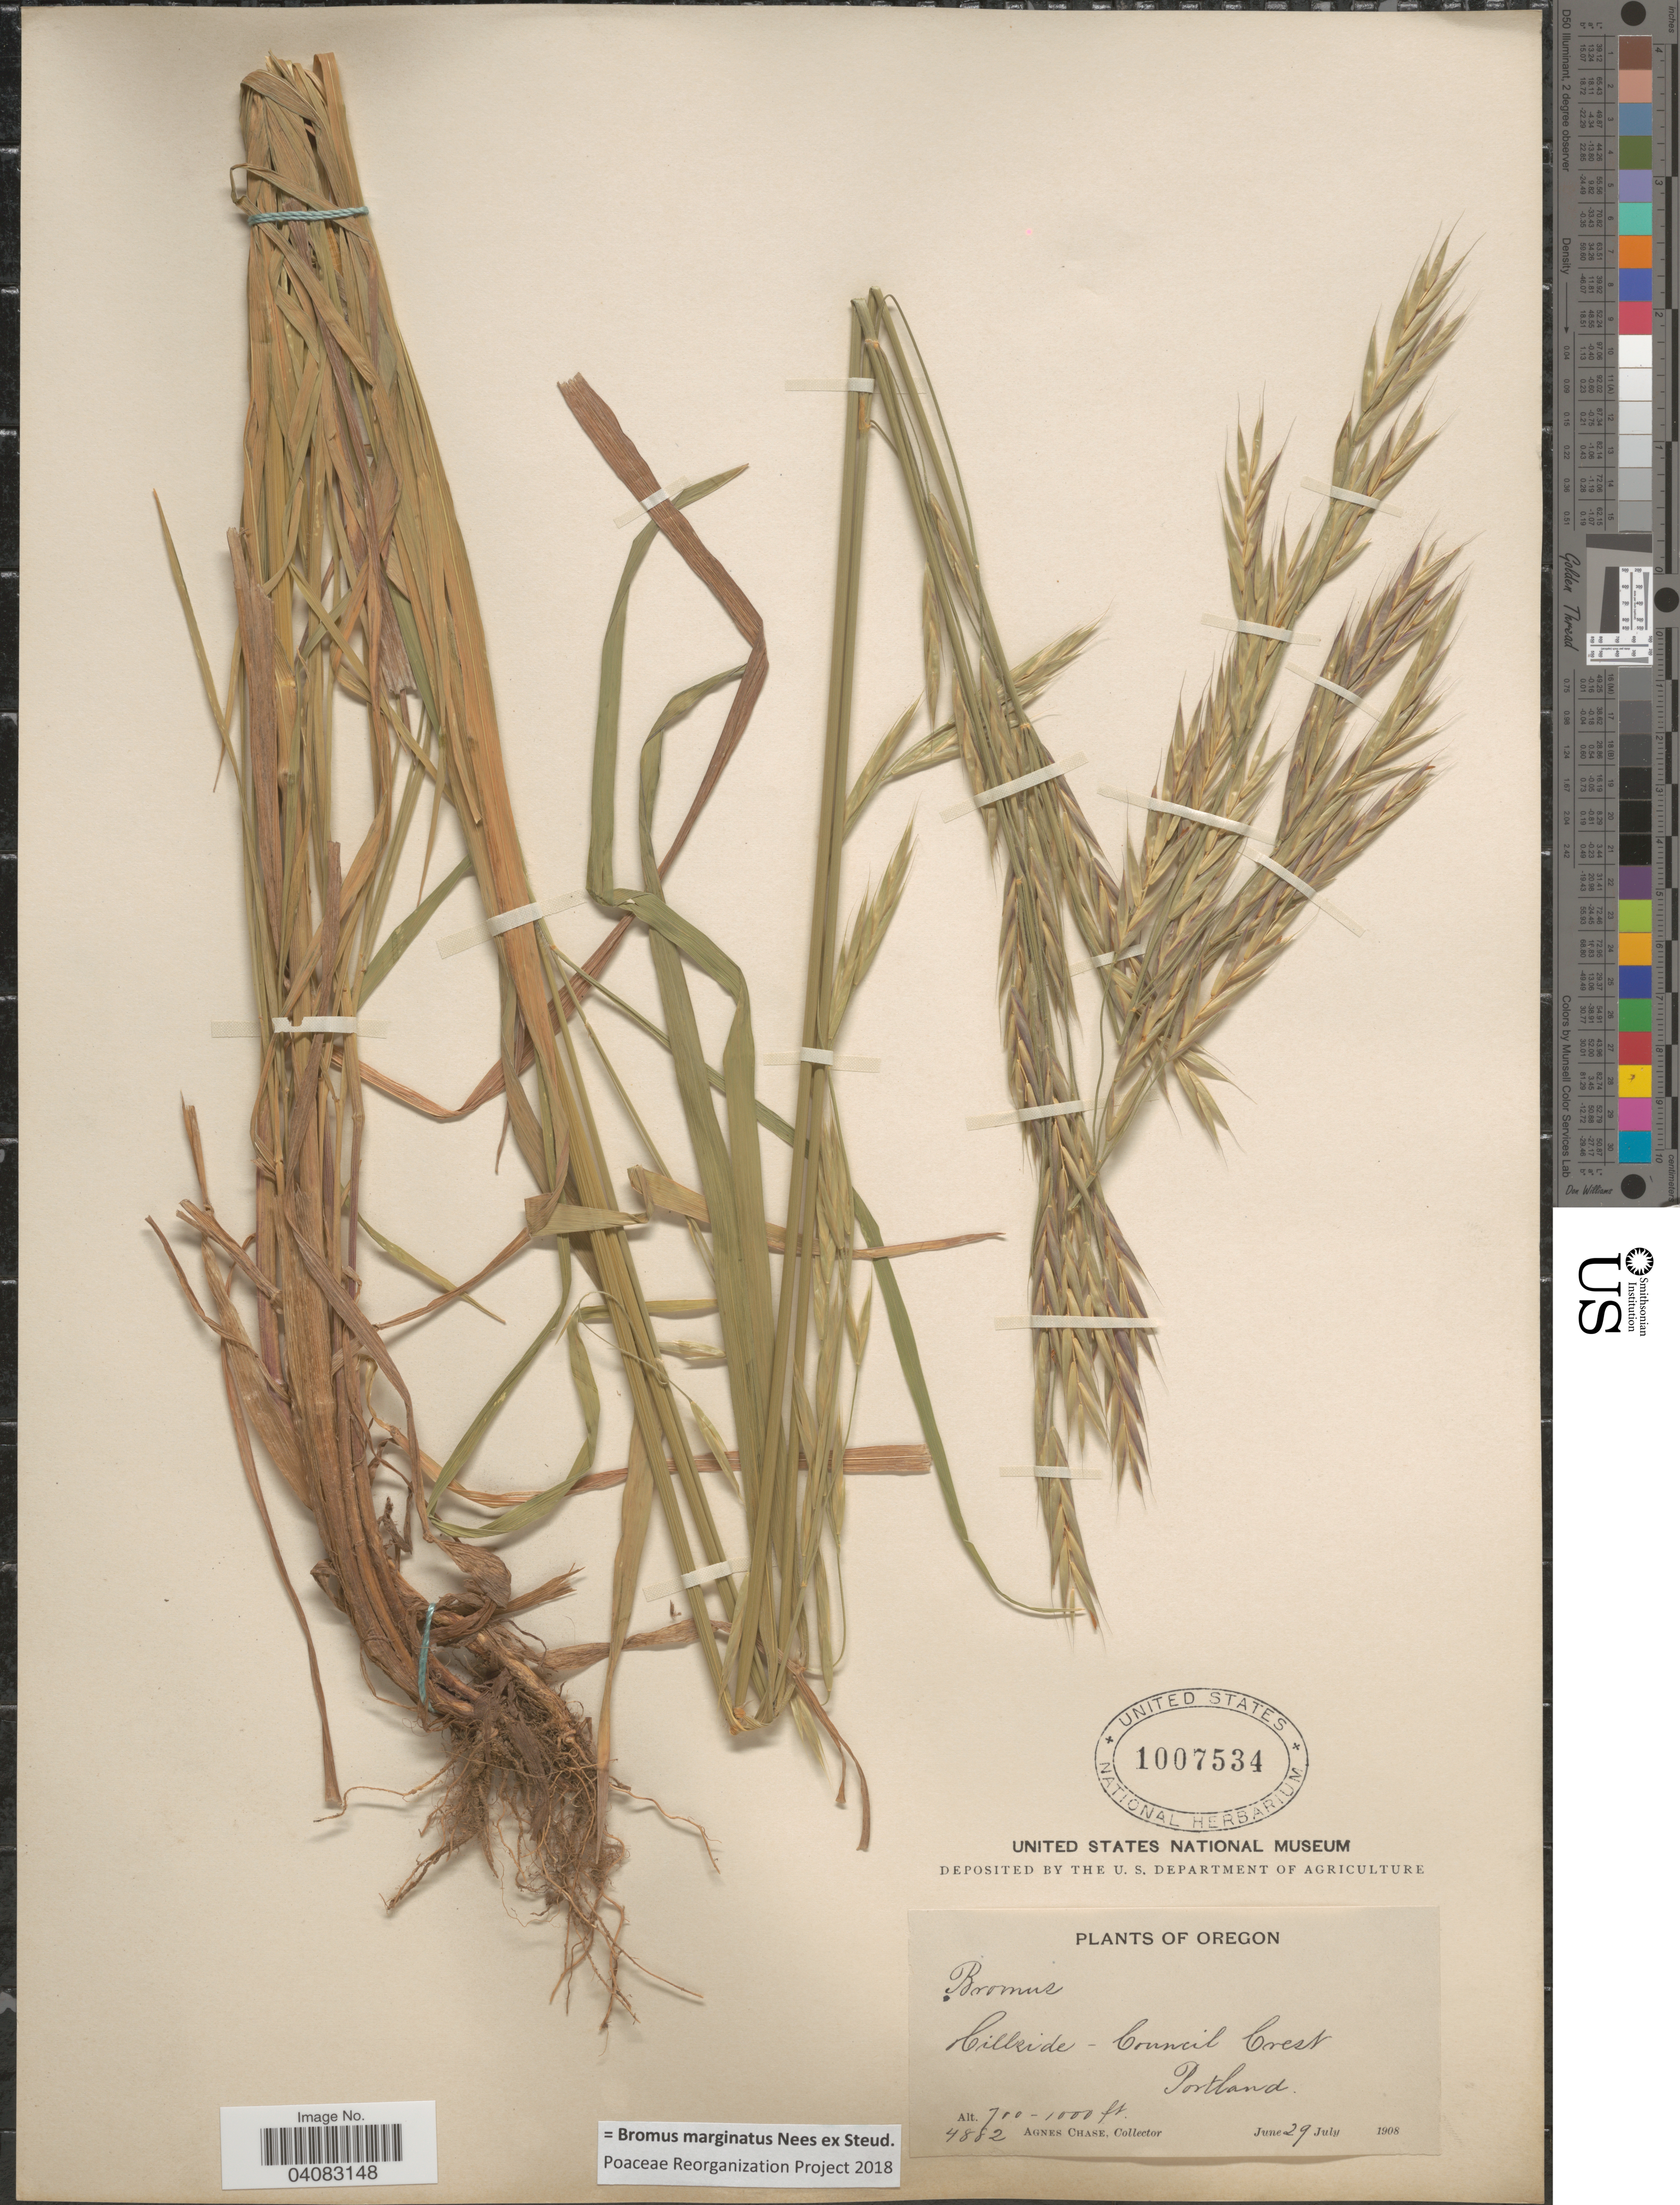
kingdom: Plantae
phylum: Tracheophyta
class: Liliopsida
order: Poales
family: Poaceae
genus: Bromus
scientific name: Bromus marginatus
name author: Nees ex Steud.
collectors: A. Chase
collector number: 4882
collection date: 1908-06-29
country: United States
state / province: Oregon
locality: Hillside - Council Crest. Portland.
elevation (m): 213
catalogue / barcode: US 1007534